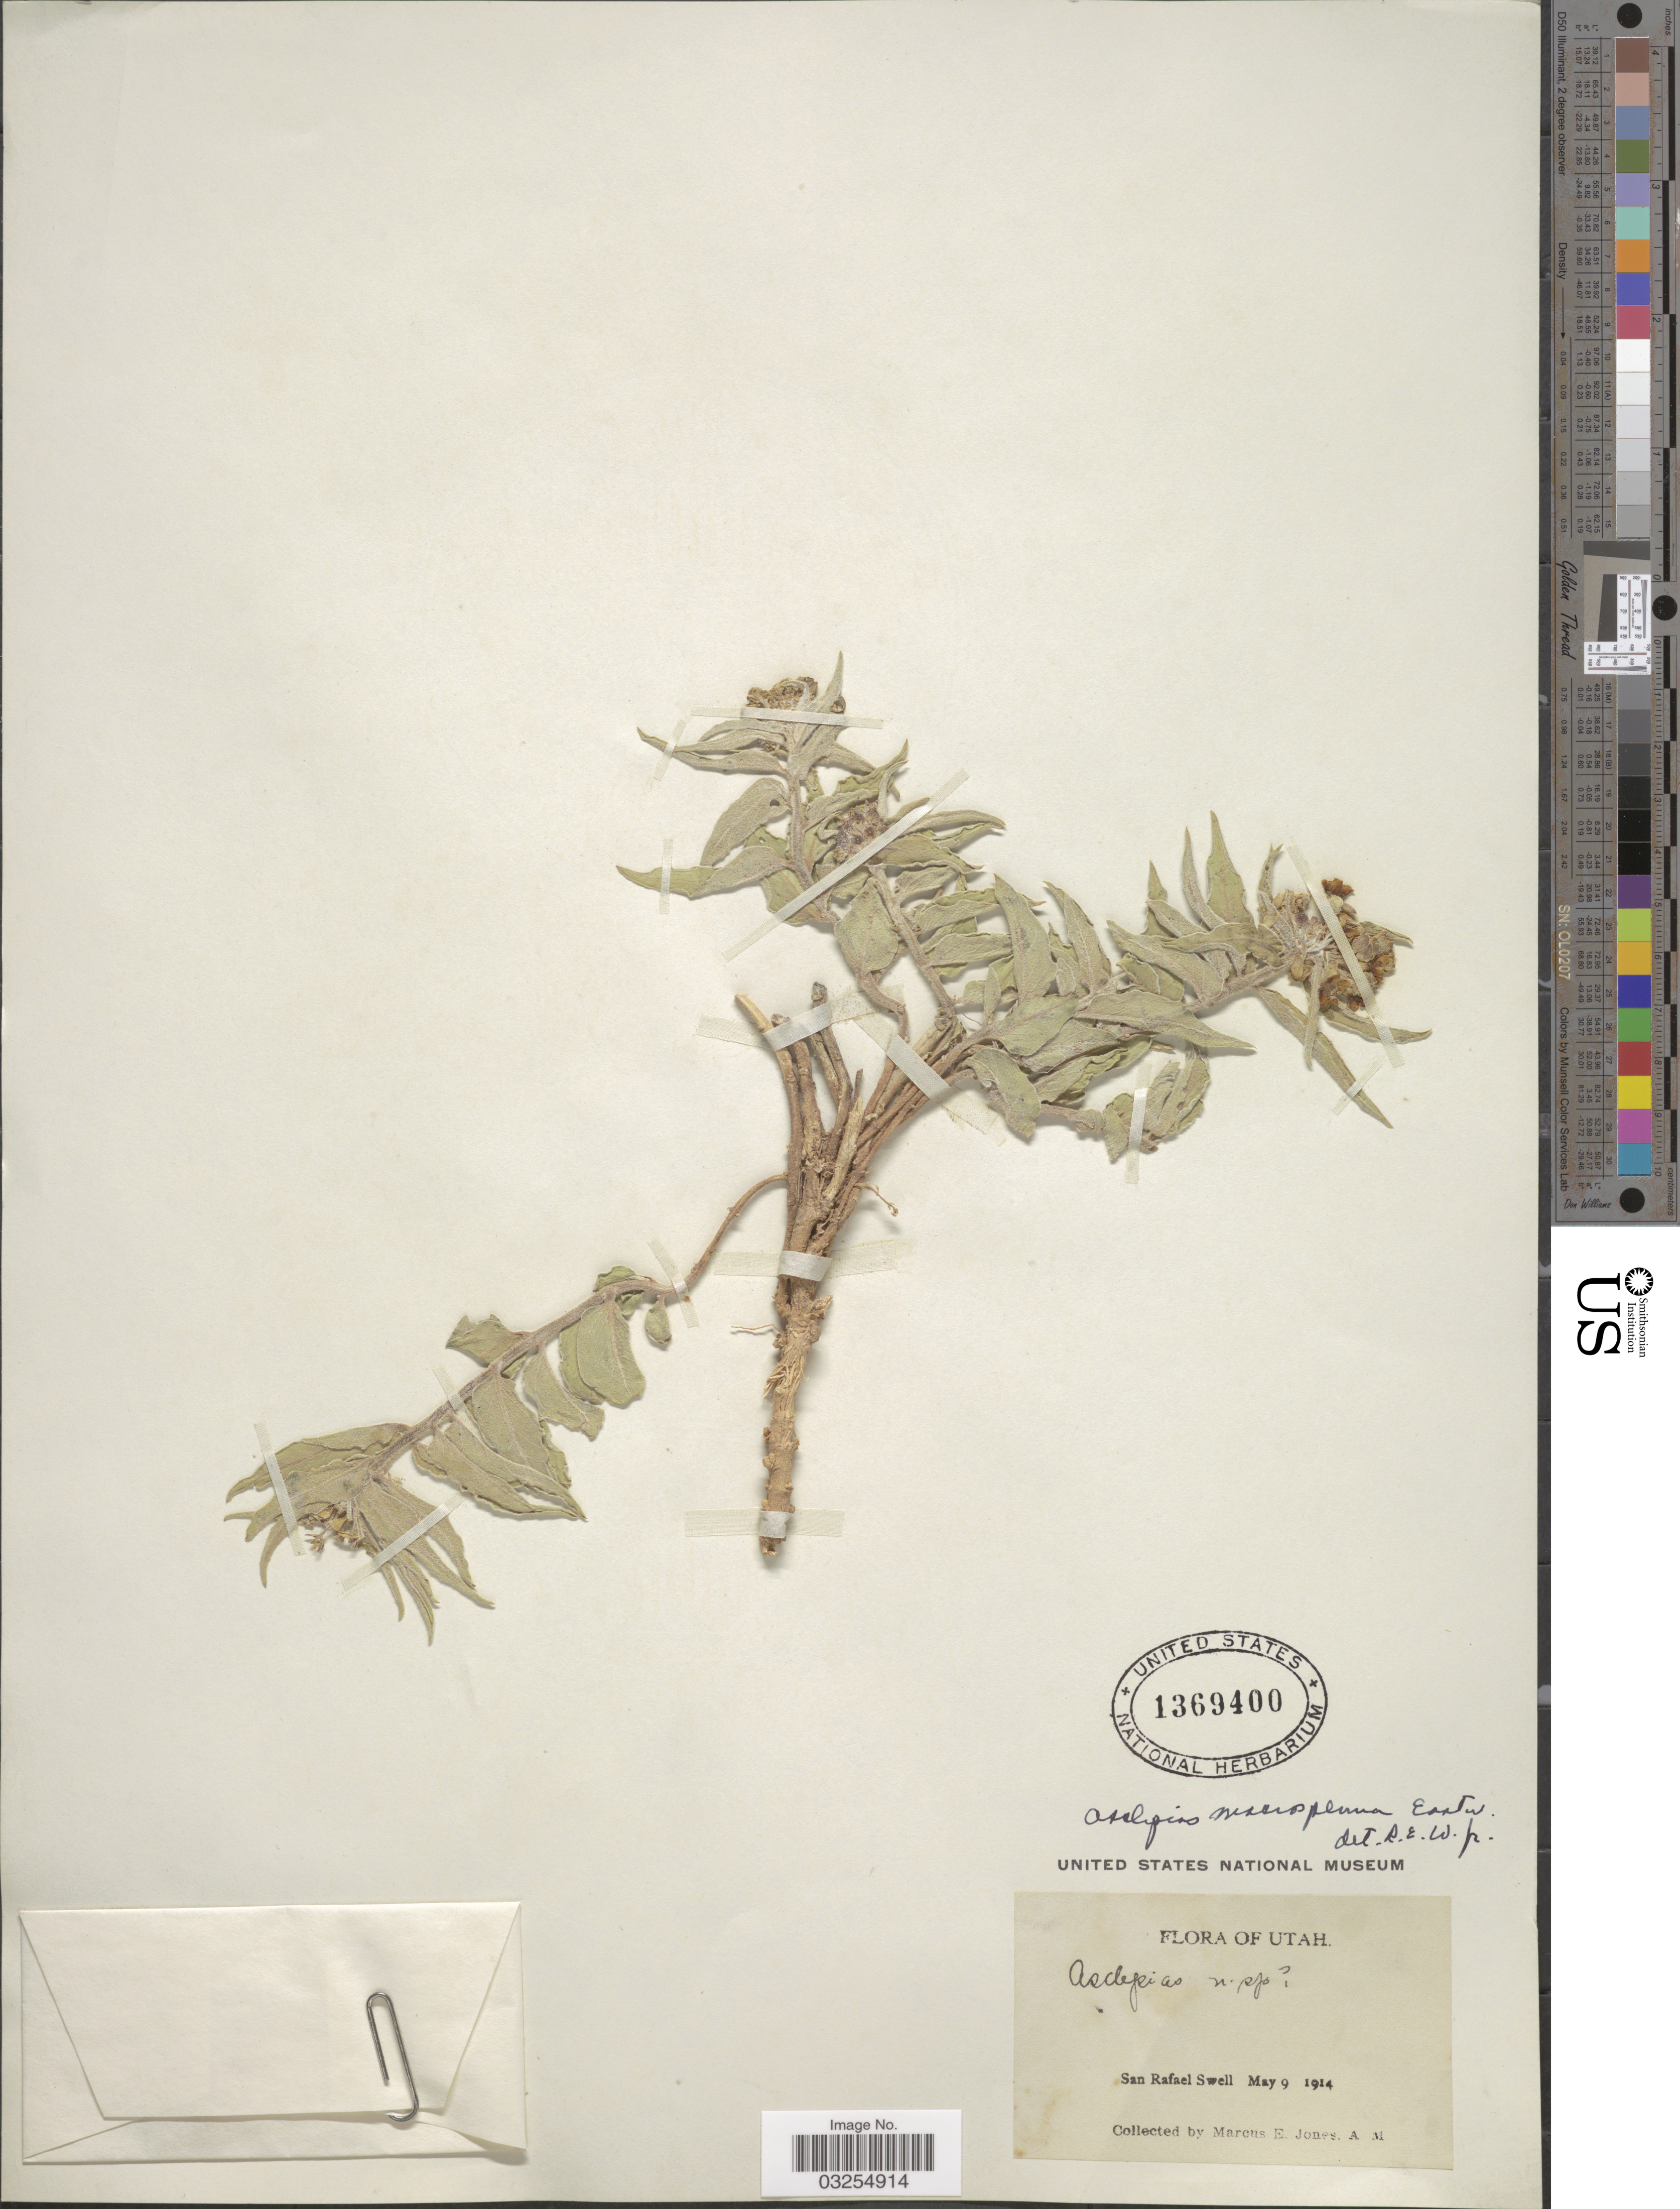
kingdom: Plantae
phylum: Tracheophyta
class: Magnoliopsida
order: Gentianales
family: Apocynaceae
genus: Asclepias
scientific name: Asclepias macrosperma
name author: Eastw. ex Vail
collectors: M. E. Jones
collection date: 1914-05-09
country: United States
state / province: Utah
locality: San Rafael Swell.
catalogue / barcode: US 1369400